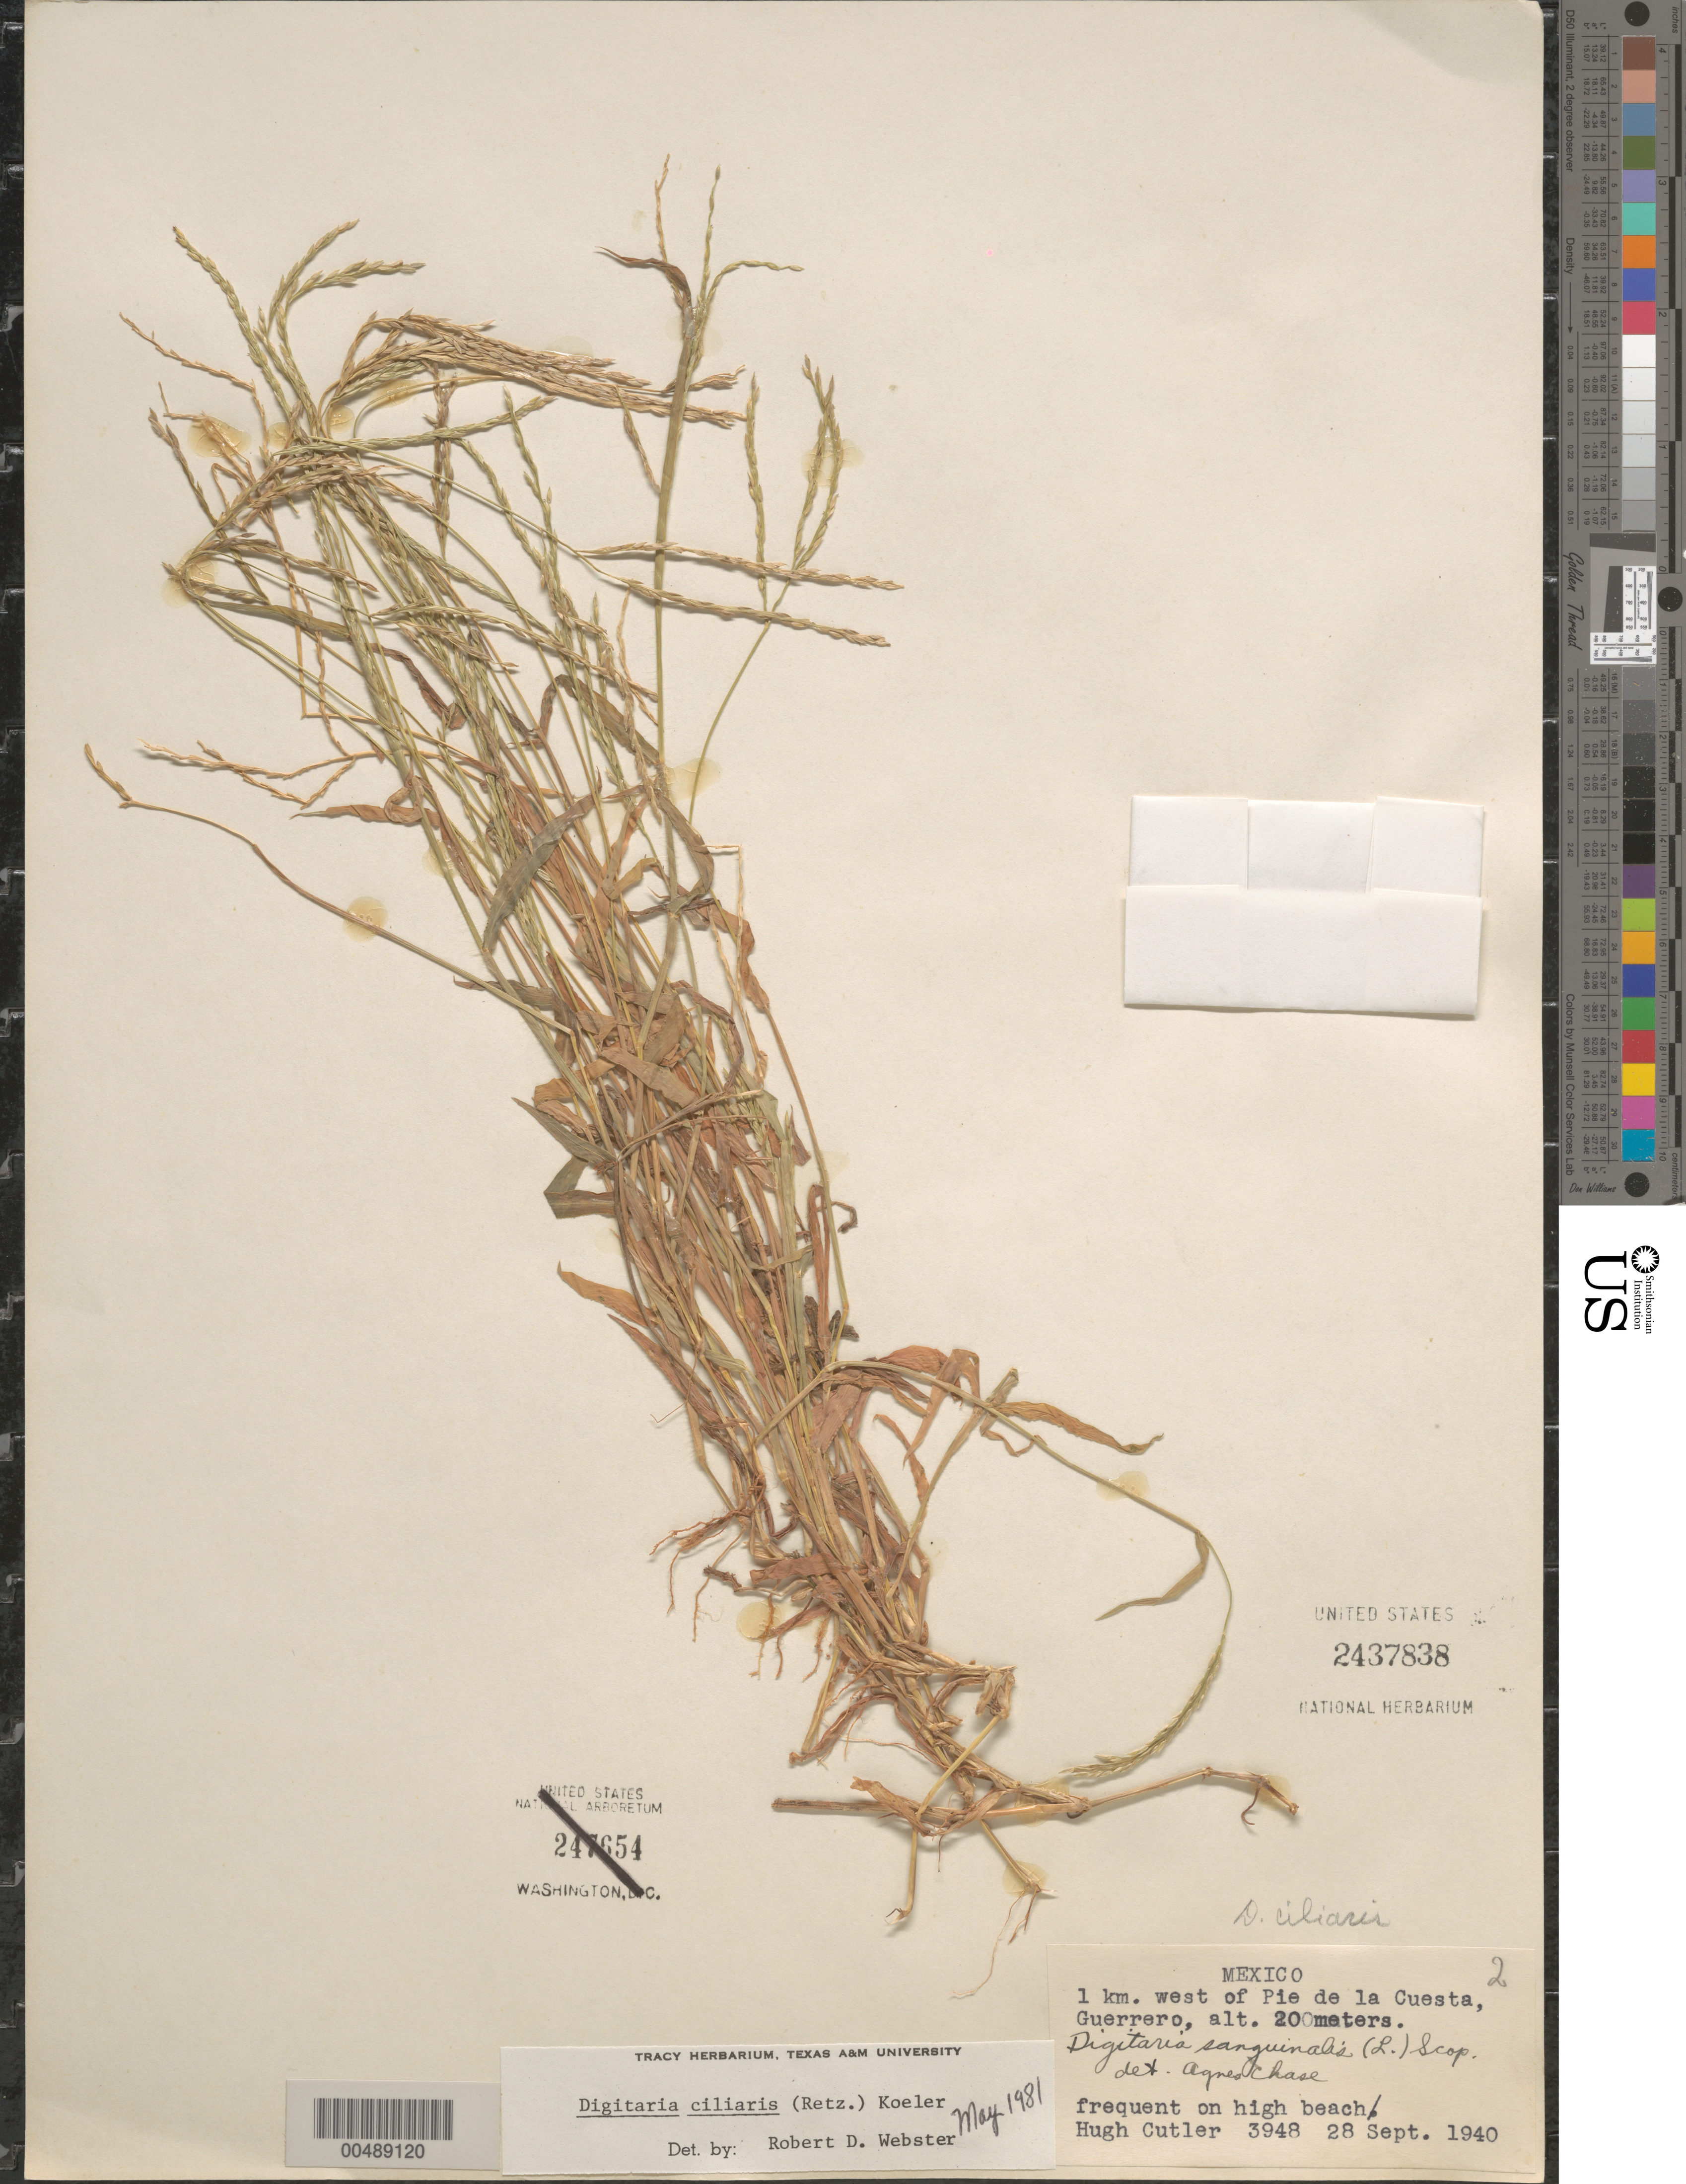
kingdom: Plantae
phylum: Tracheophyta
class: Liliopsida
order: Poales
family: Poaceae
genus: Digitaria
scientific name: Digitaria ciliaris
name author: (Retz.) Koeler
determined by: Webster, Robert D.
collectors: H. C. Cutler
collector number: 3948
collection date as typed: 28 Sep 1940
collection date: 1940-09-28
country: Mexico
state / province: Guerrero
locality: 1 km W of Pie de La Cuesta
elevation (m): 200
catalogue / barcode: US 2437838